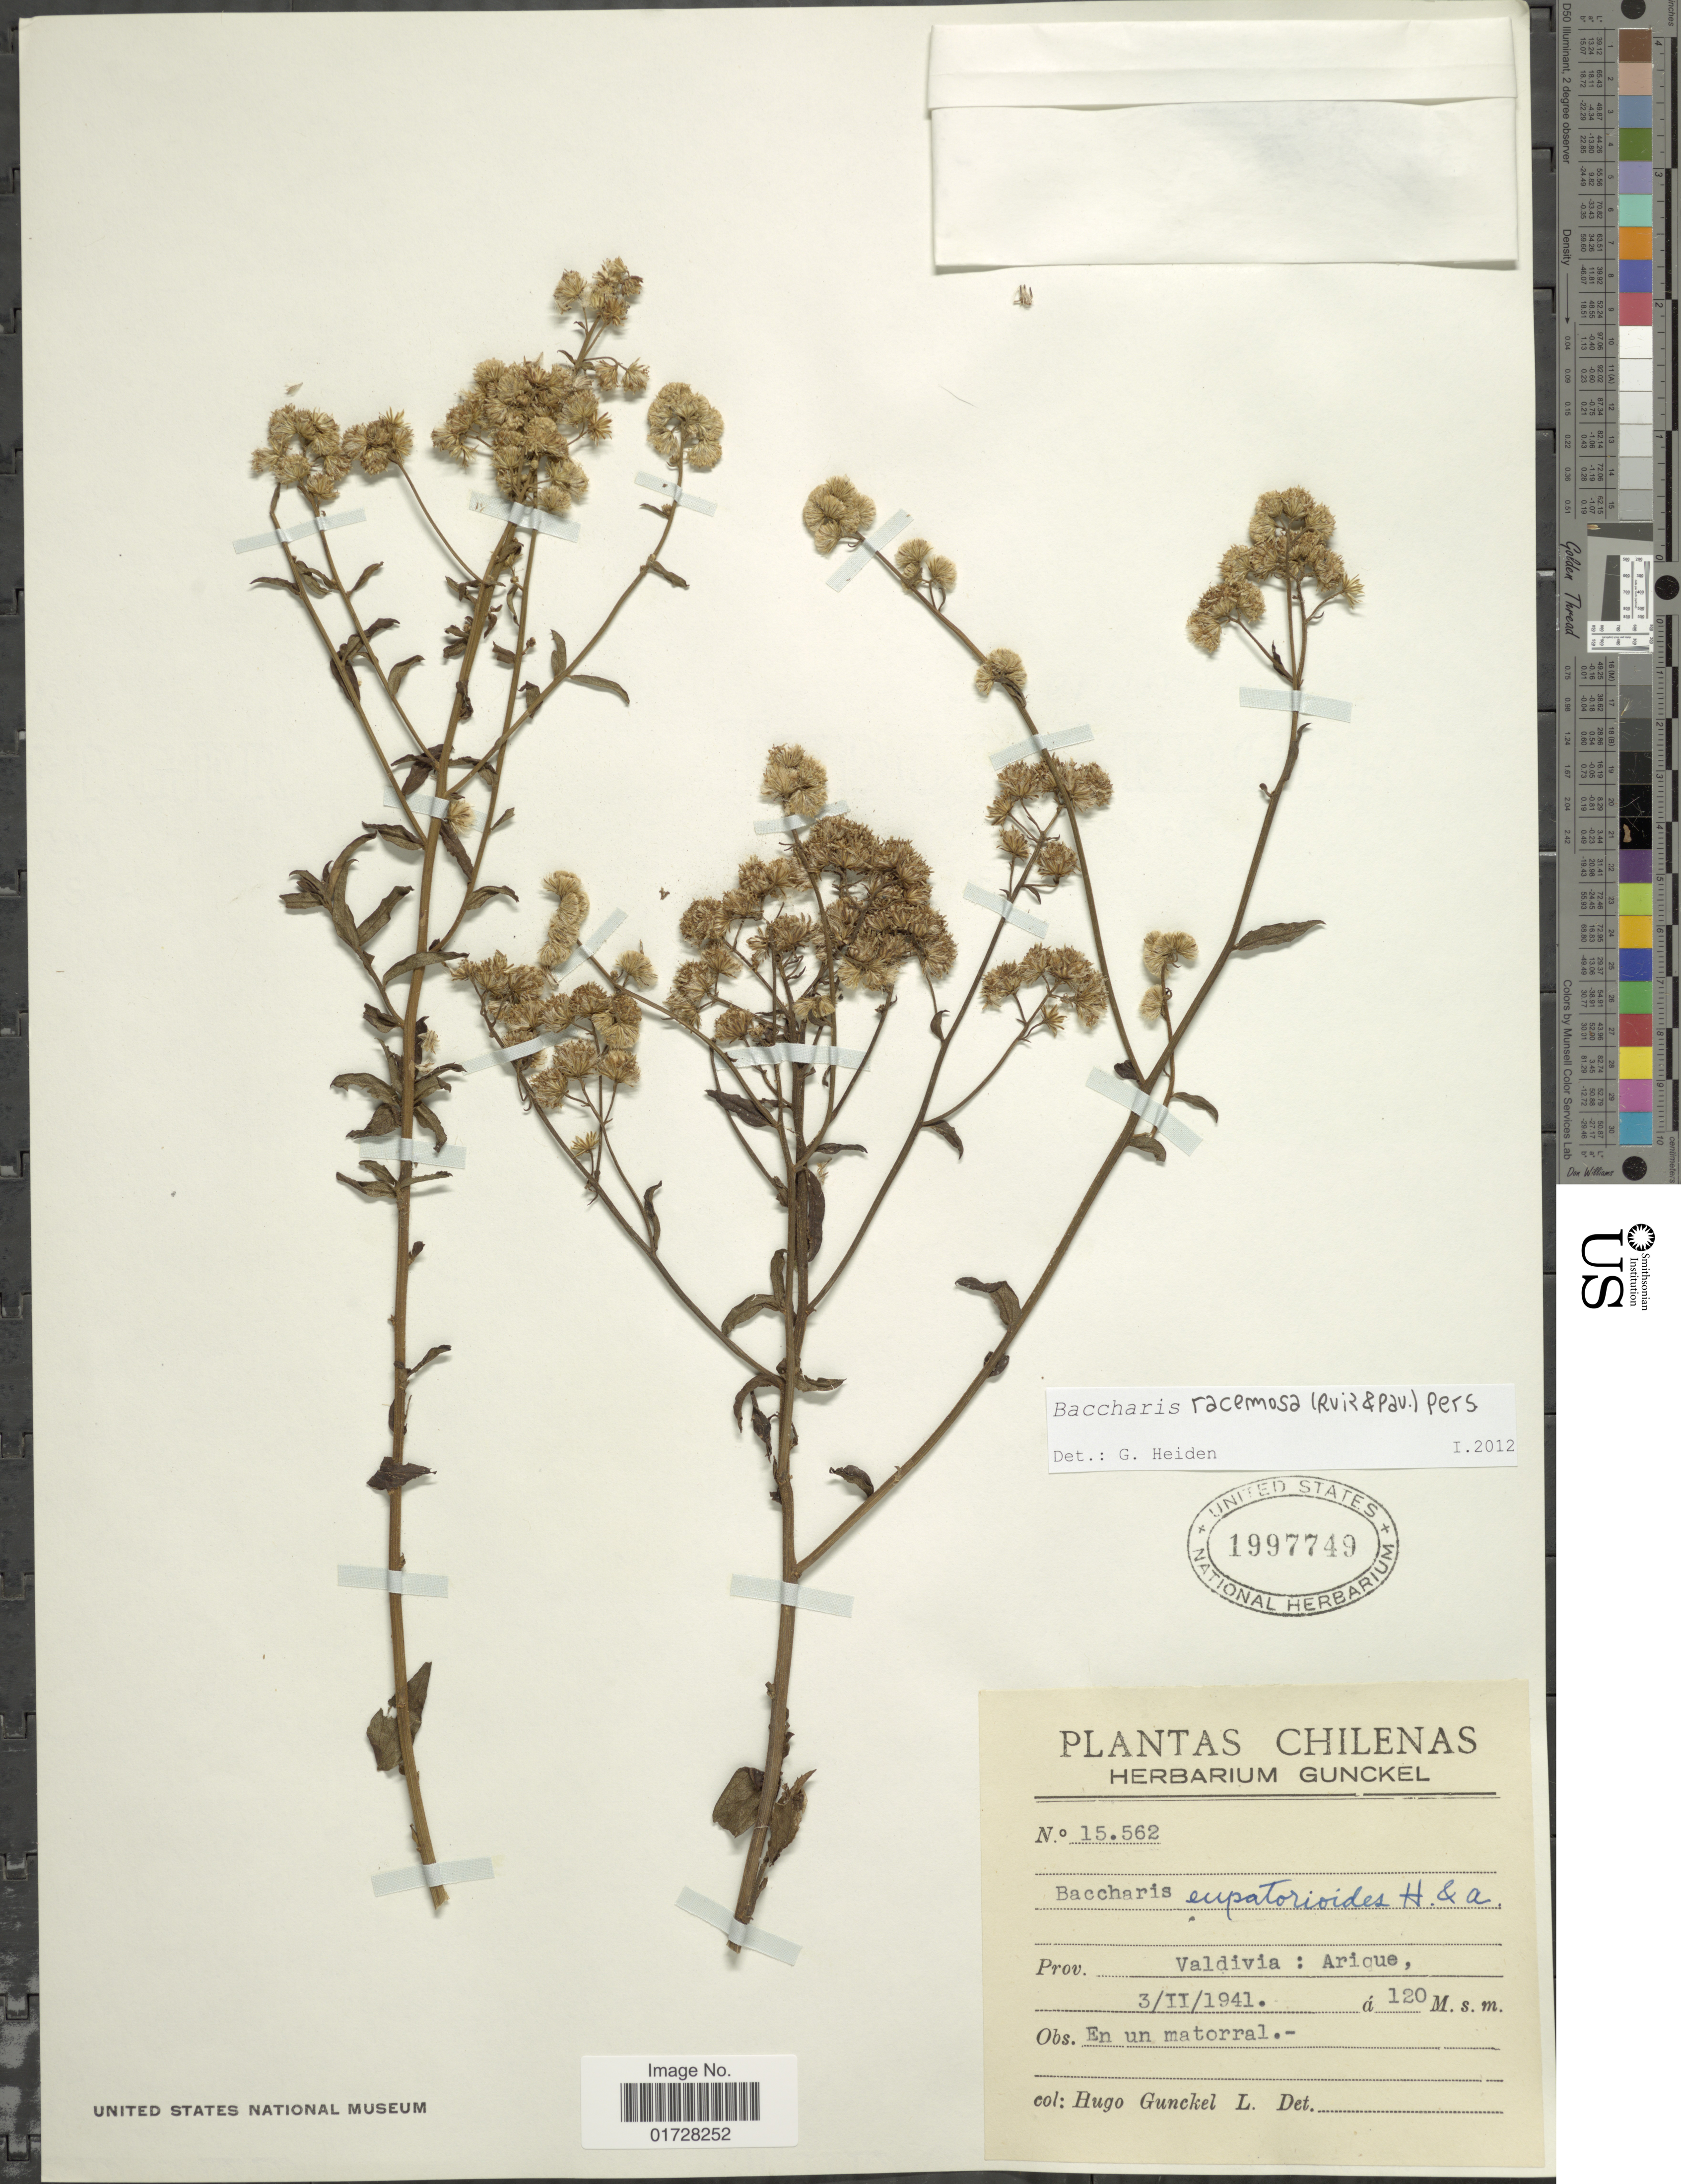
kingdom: Plantae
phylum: Tracheophyta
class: Magnoliopsida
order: Asterales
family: Asteraceae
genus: Baccharis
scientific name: Baccharis racemosa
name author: (Ruiz & Pav.) DC.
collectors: H. Gunckel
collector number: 15562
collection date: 1941-02-03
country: Chile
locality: Prov. Valdivia, Arique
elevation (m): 120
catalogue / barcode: US 1997749